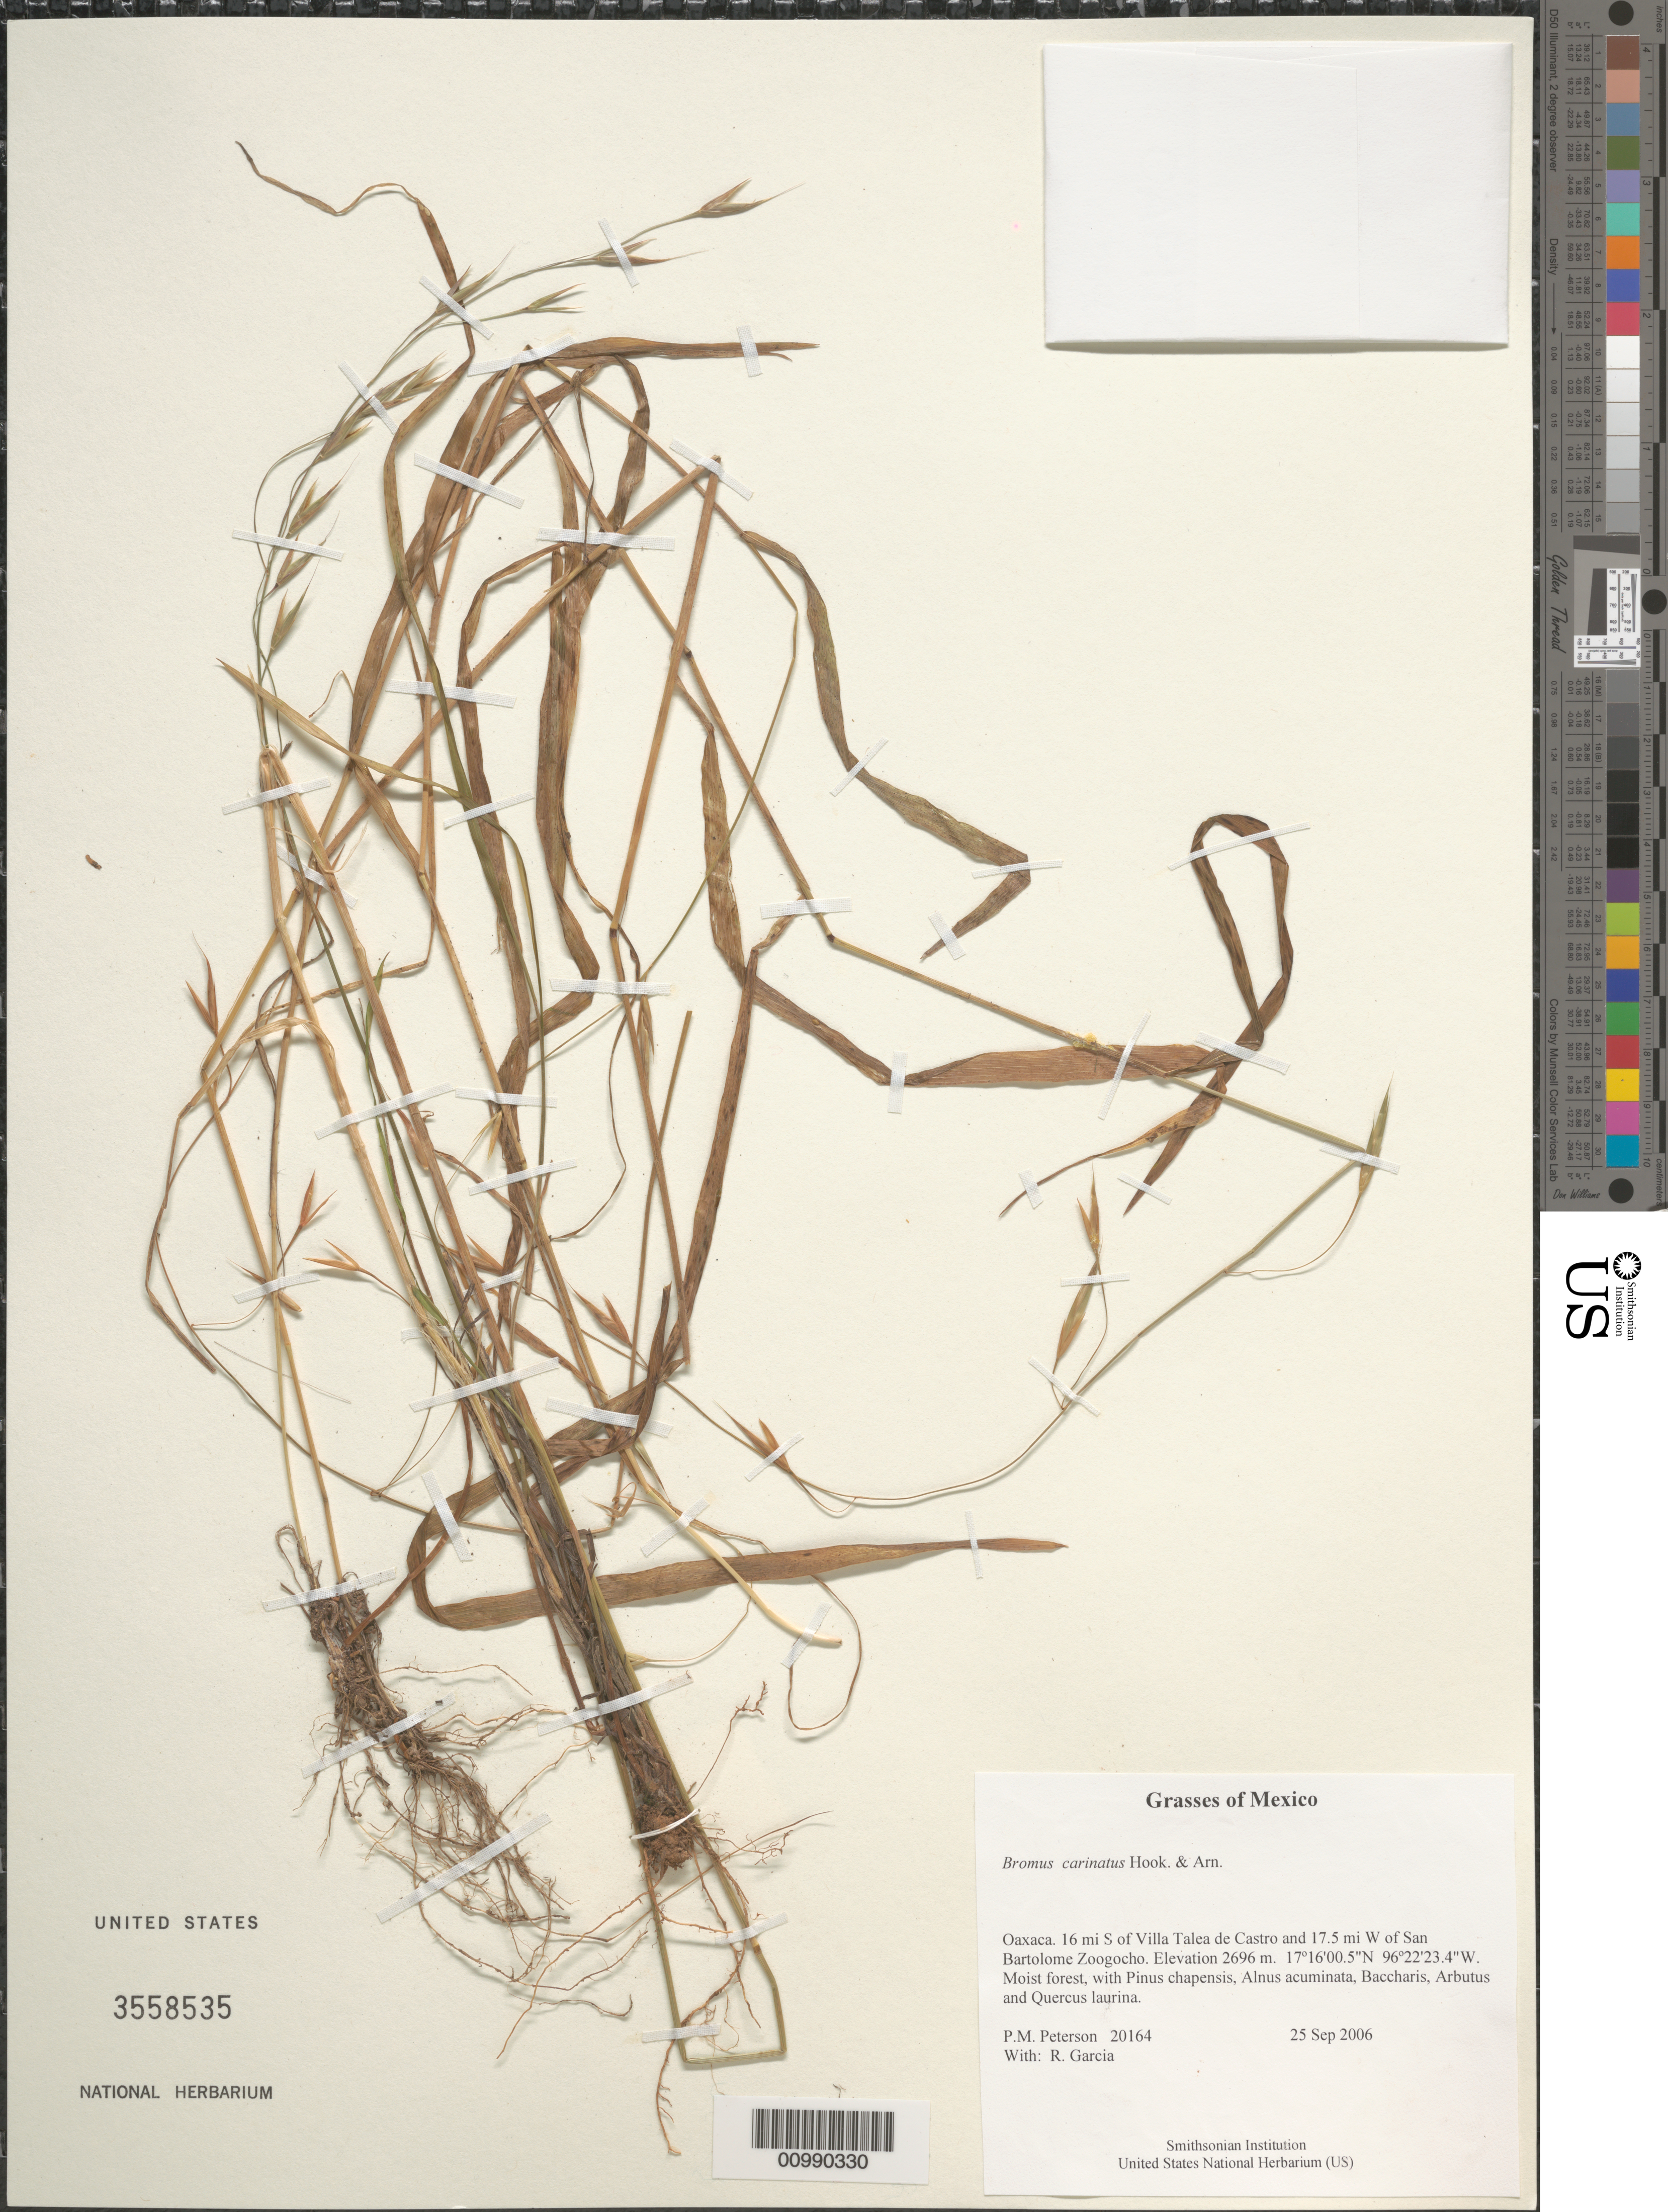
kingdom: Plantae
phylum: Tracheophyta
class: Liliopsida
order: Poales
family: Poaceae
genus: Bromus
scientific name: Bromus carinatus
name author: Hook. & Arn.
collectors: P. M. Peterson & R. Garcia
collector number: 20164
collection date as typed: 25 Sep 2006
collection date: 2006-09-25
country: Mexico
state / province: Oaxaca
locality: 16 mi S of Villa Talea de Castro and 17.5 mi W of San Bartolome Zoogocho.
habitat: Moist forest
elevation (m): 2696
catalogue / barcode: US 3558535